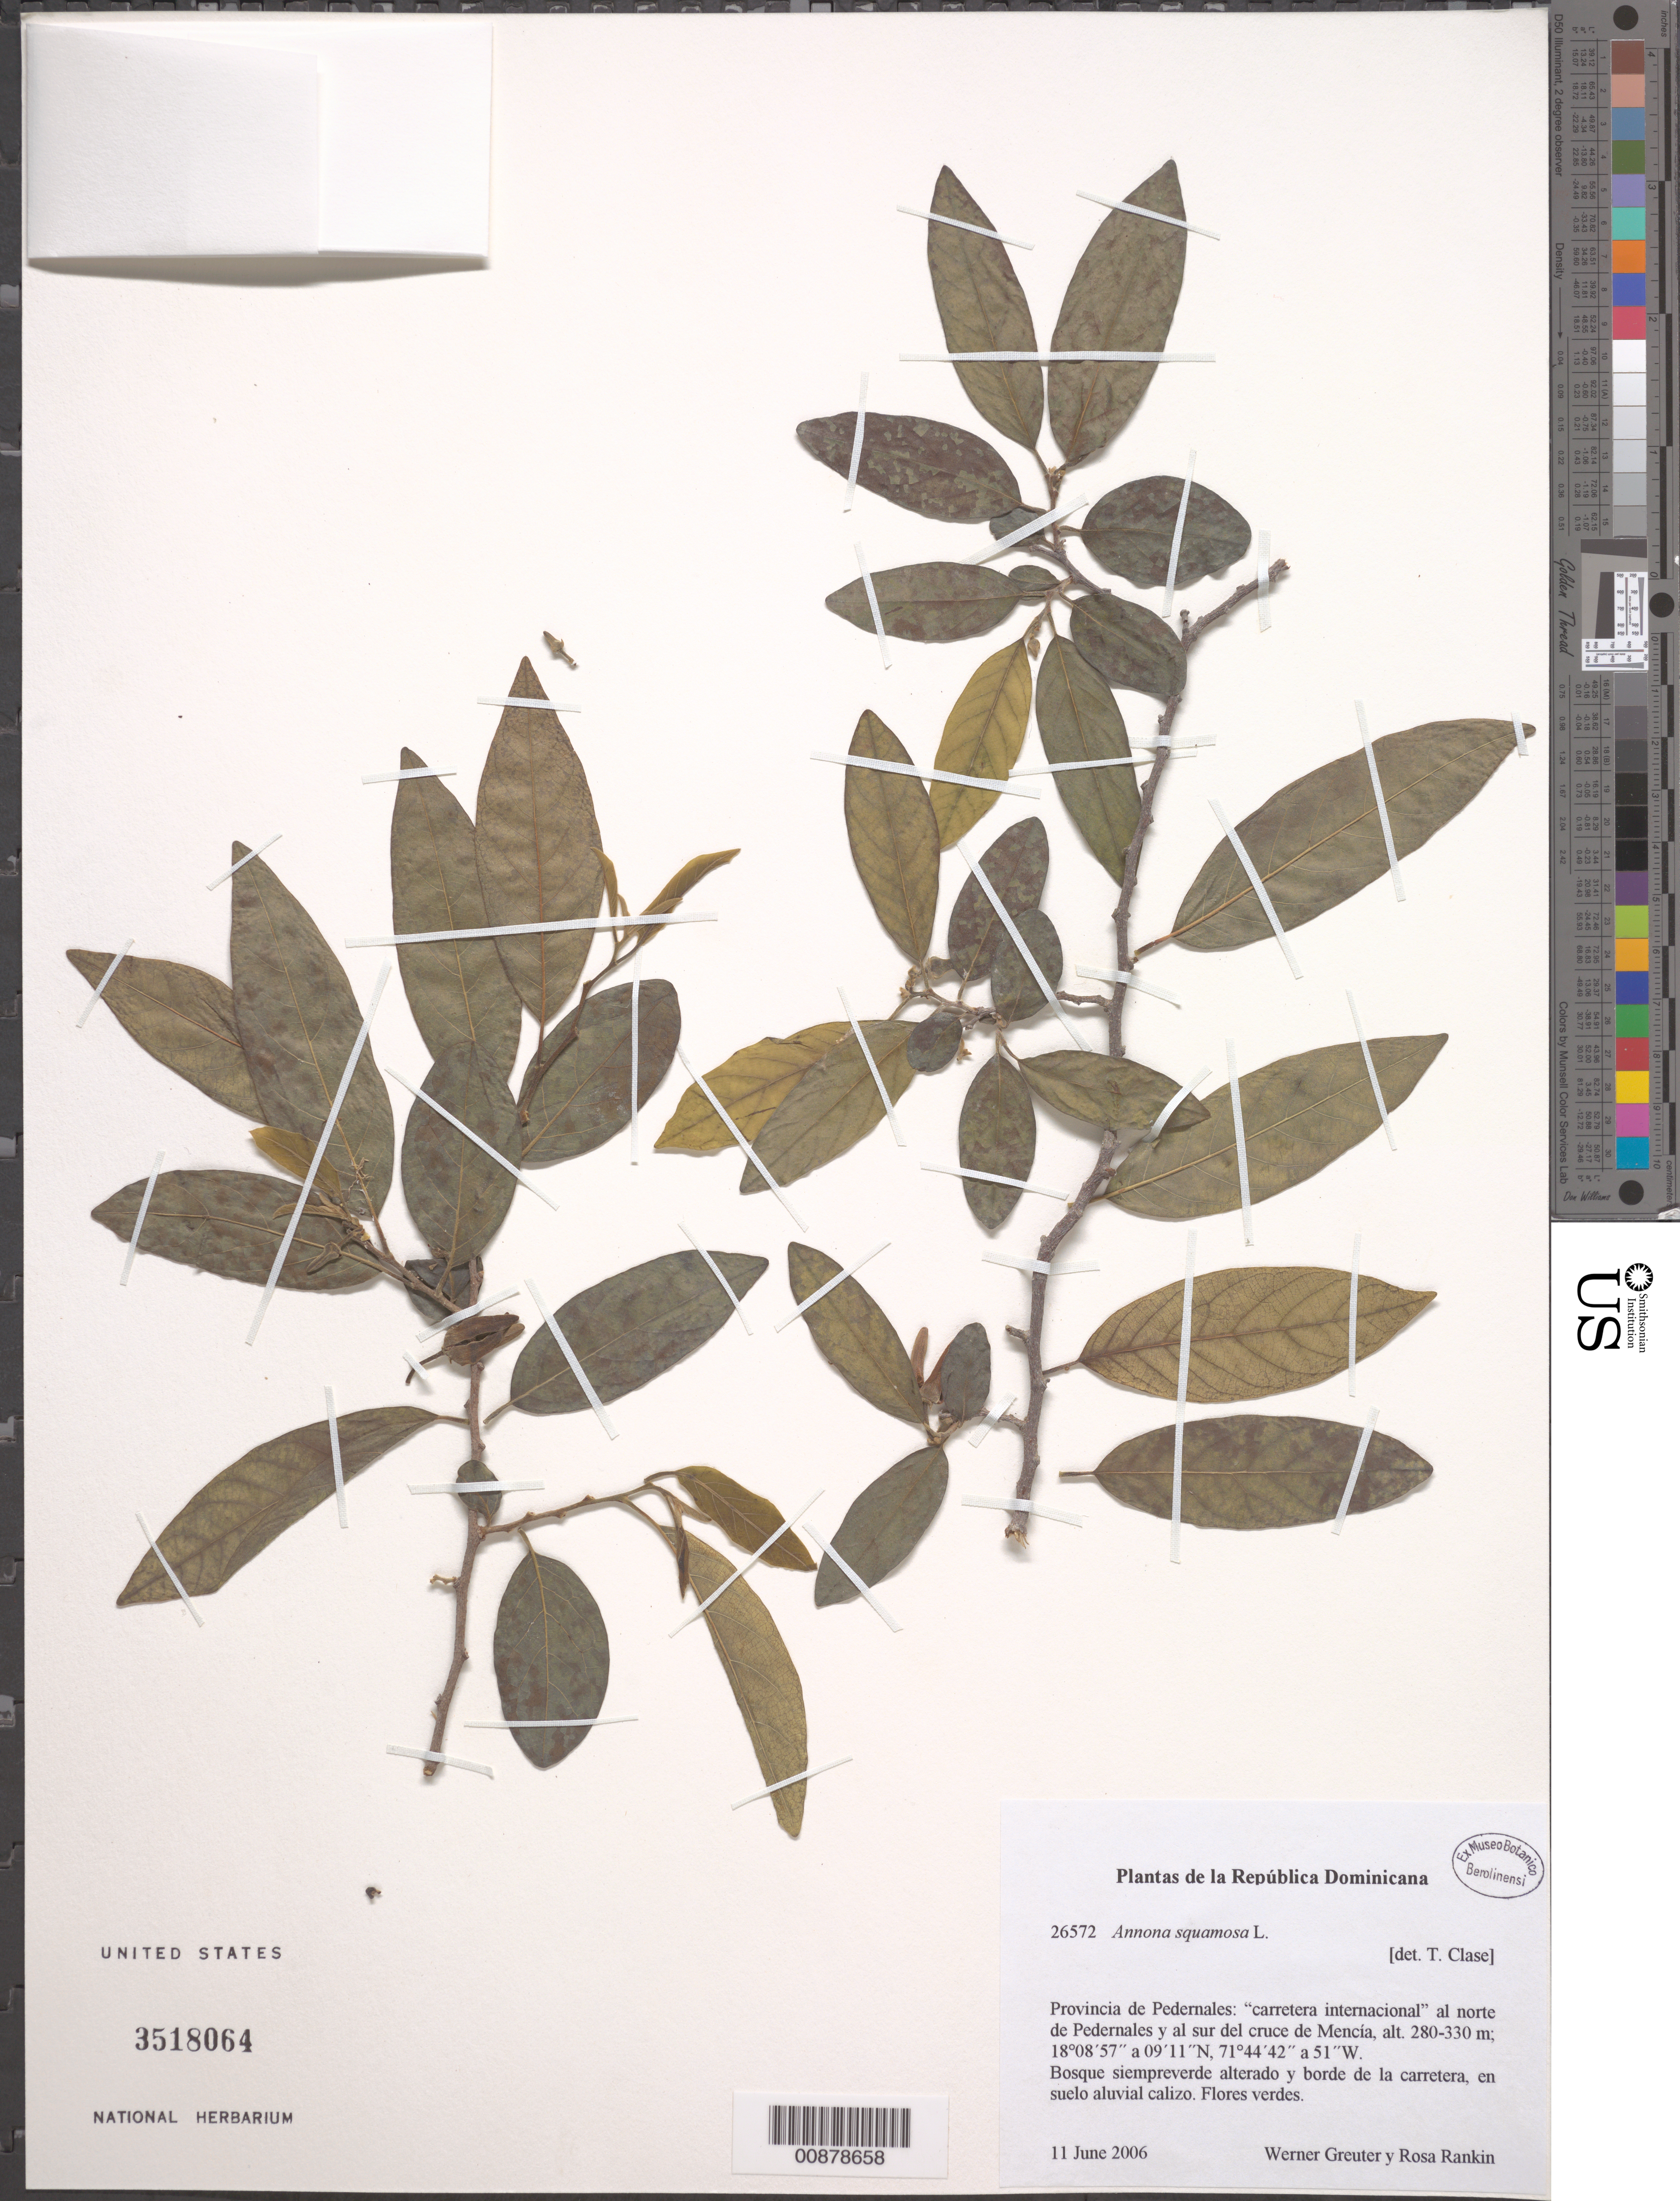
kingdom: Plantae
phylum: Tracheophyta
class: Magnoliopsida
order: Magnoliales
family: Annonaceae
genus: Annona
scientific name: Annona squamosa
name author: L.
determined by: Clase, T.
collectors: W. Greuter & R. Rankin Rodriguez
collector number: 26572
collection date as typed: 11 Jun 2006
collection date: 2006-06-11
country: Dominican Republic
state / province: Pedernales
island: Hispaniola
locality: "Carretera internacional" al norte de Pedernales y al sur del cruce de Mencía.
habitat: Bosque siempreverde alterado y borde de la carretera, en suelo aluvial calizo.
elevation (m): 280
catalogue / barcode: US 3518064